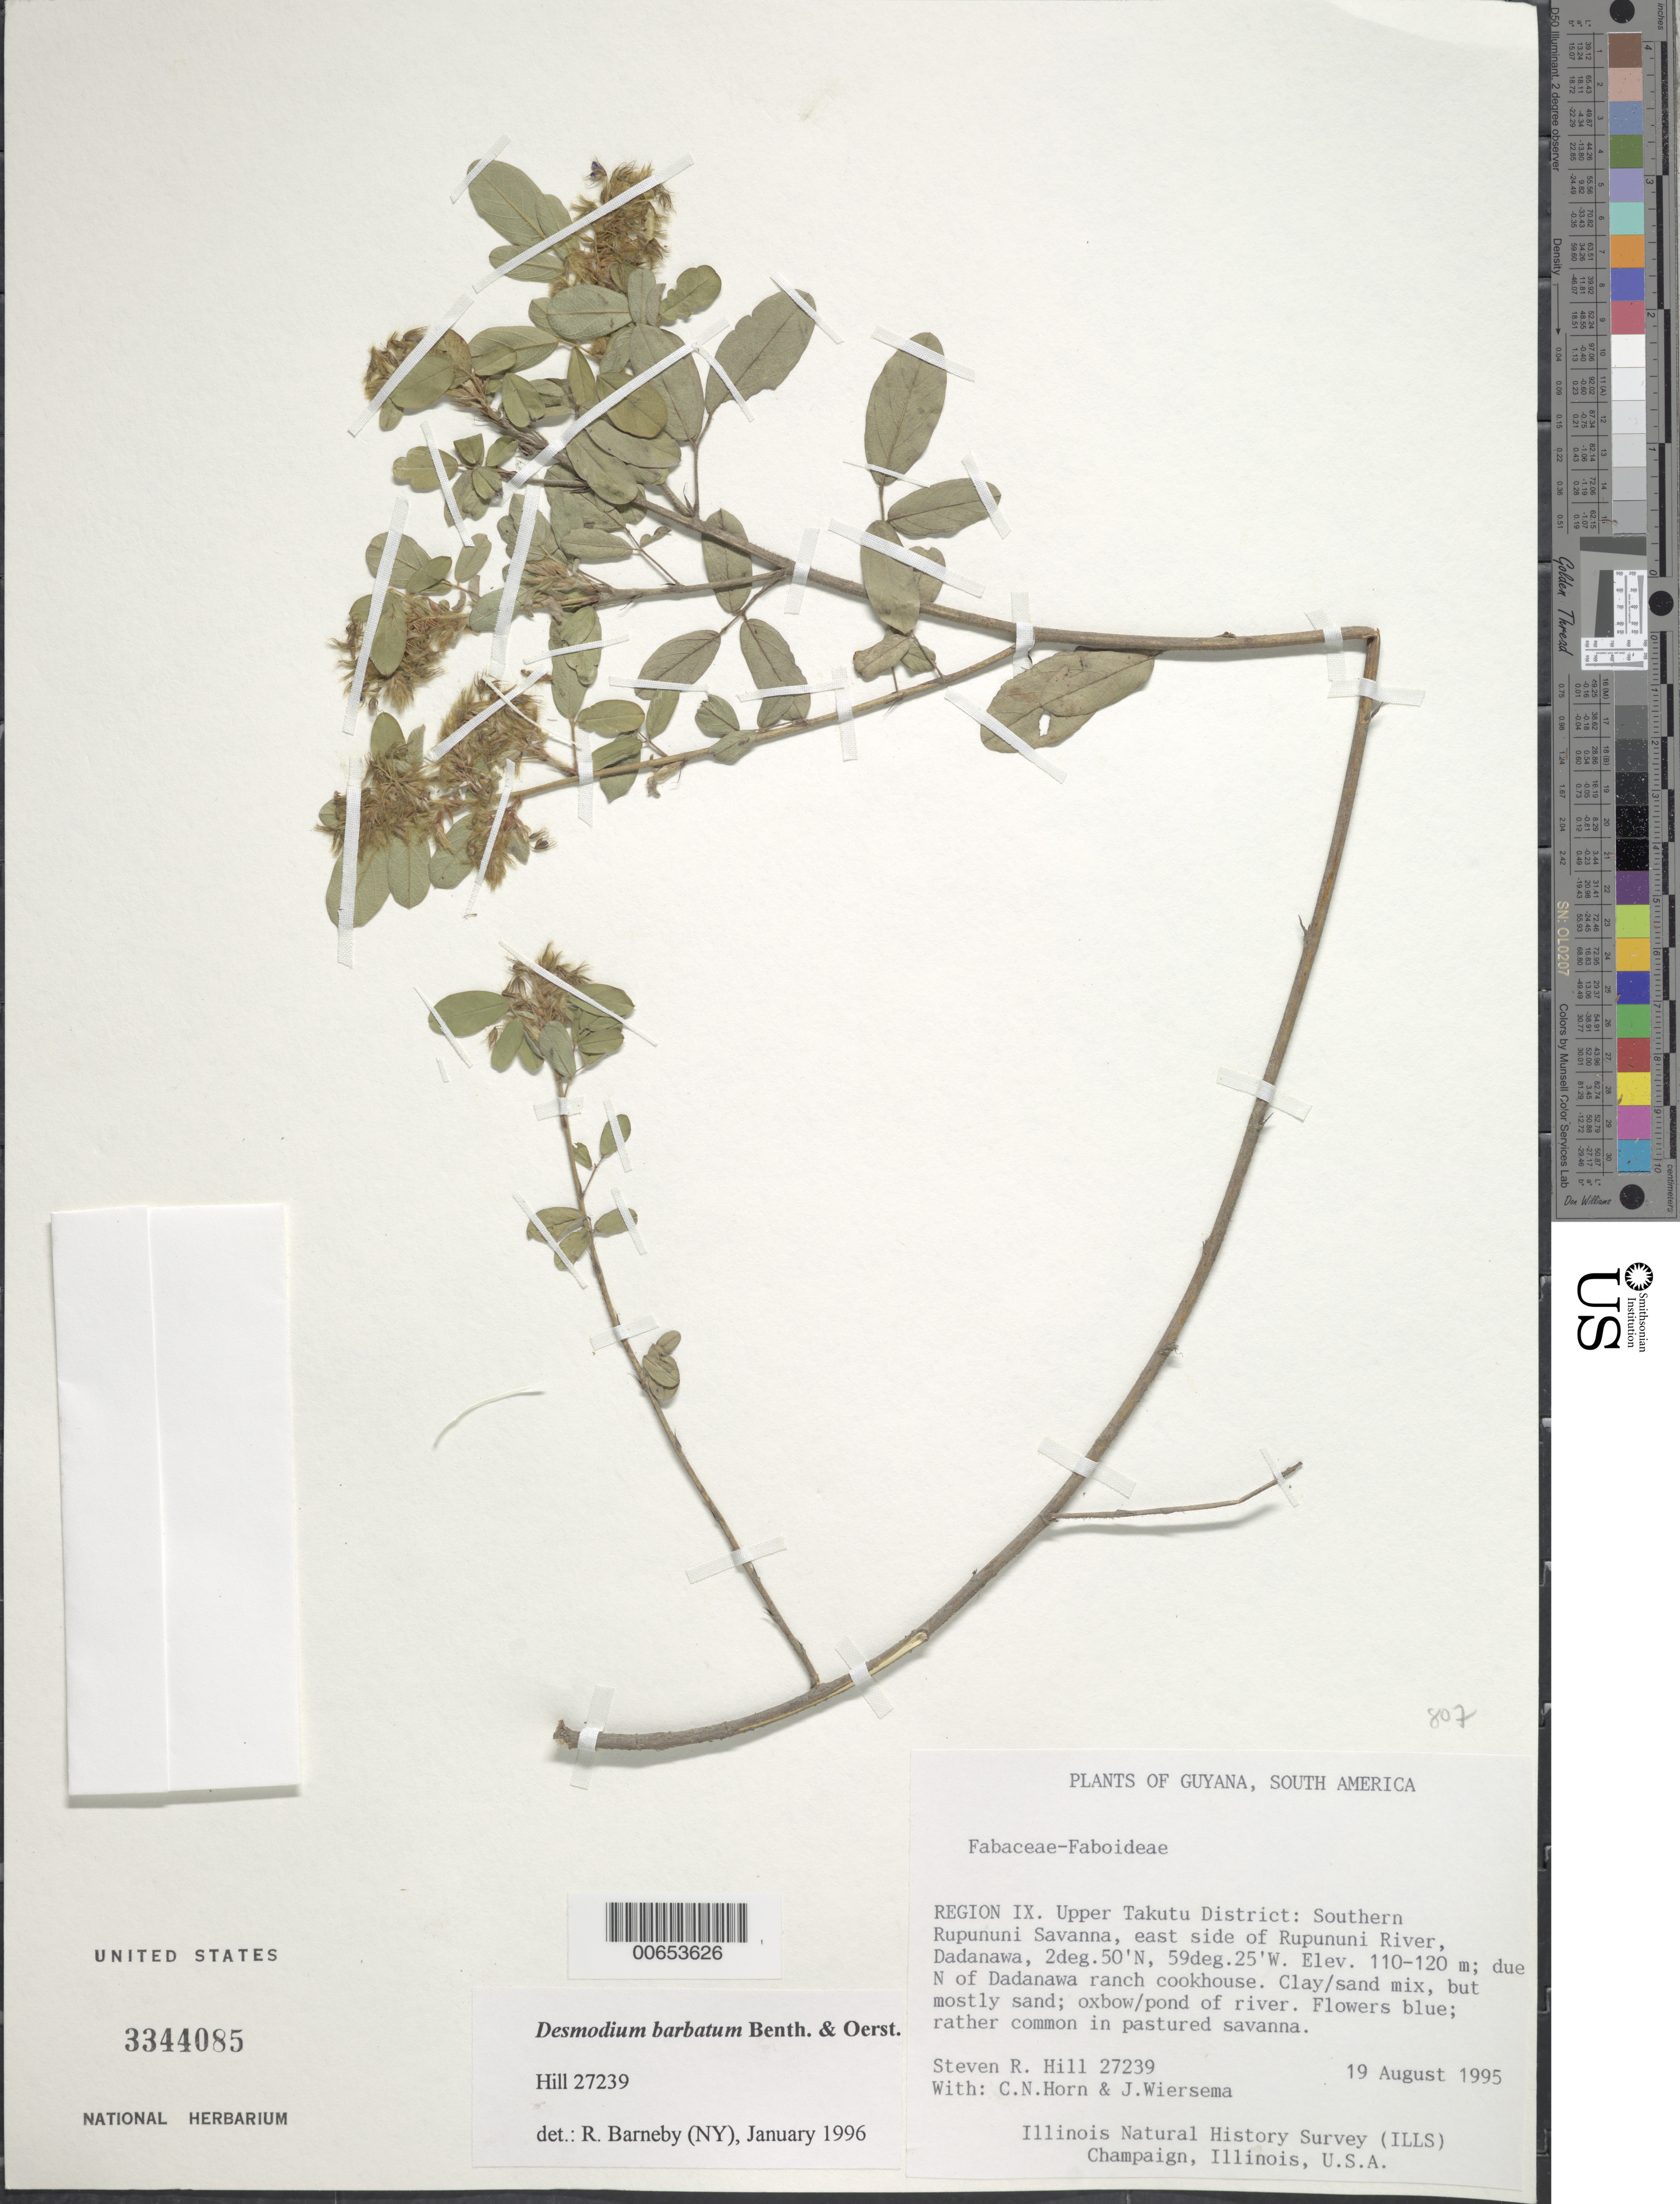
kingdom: Plantae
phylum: Tracheophyta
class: Magnoliopsida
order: Fabales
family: Fabaceae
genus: Grona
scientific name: Grona barbata var. barbata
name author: (L.) H. Ohashi & K. Ohashi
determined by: Strong, Mark T., (BOT), Smithsonian Institution - National Museum of Natural History (UNITED STATES)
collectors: S. R. Hill, C. N. Horn & J. H. Wiersema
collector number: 27239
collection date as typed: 19-Aug-95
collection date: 1995-08-19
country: Guyana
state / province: U. Takutu-U. Essequibo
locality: Dadanawa, southern Rupununi Savanna, E side of Rupununi R.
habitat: Clay/sand mix, mostly sand, oxbow/pond of river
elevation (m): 110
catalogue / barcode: US 3344085